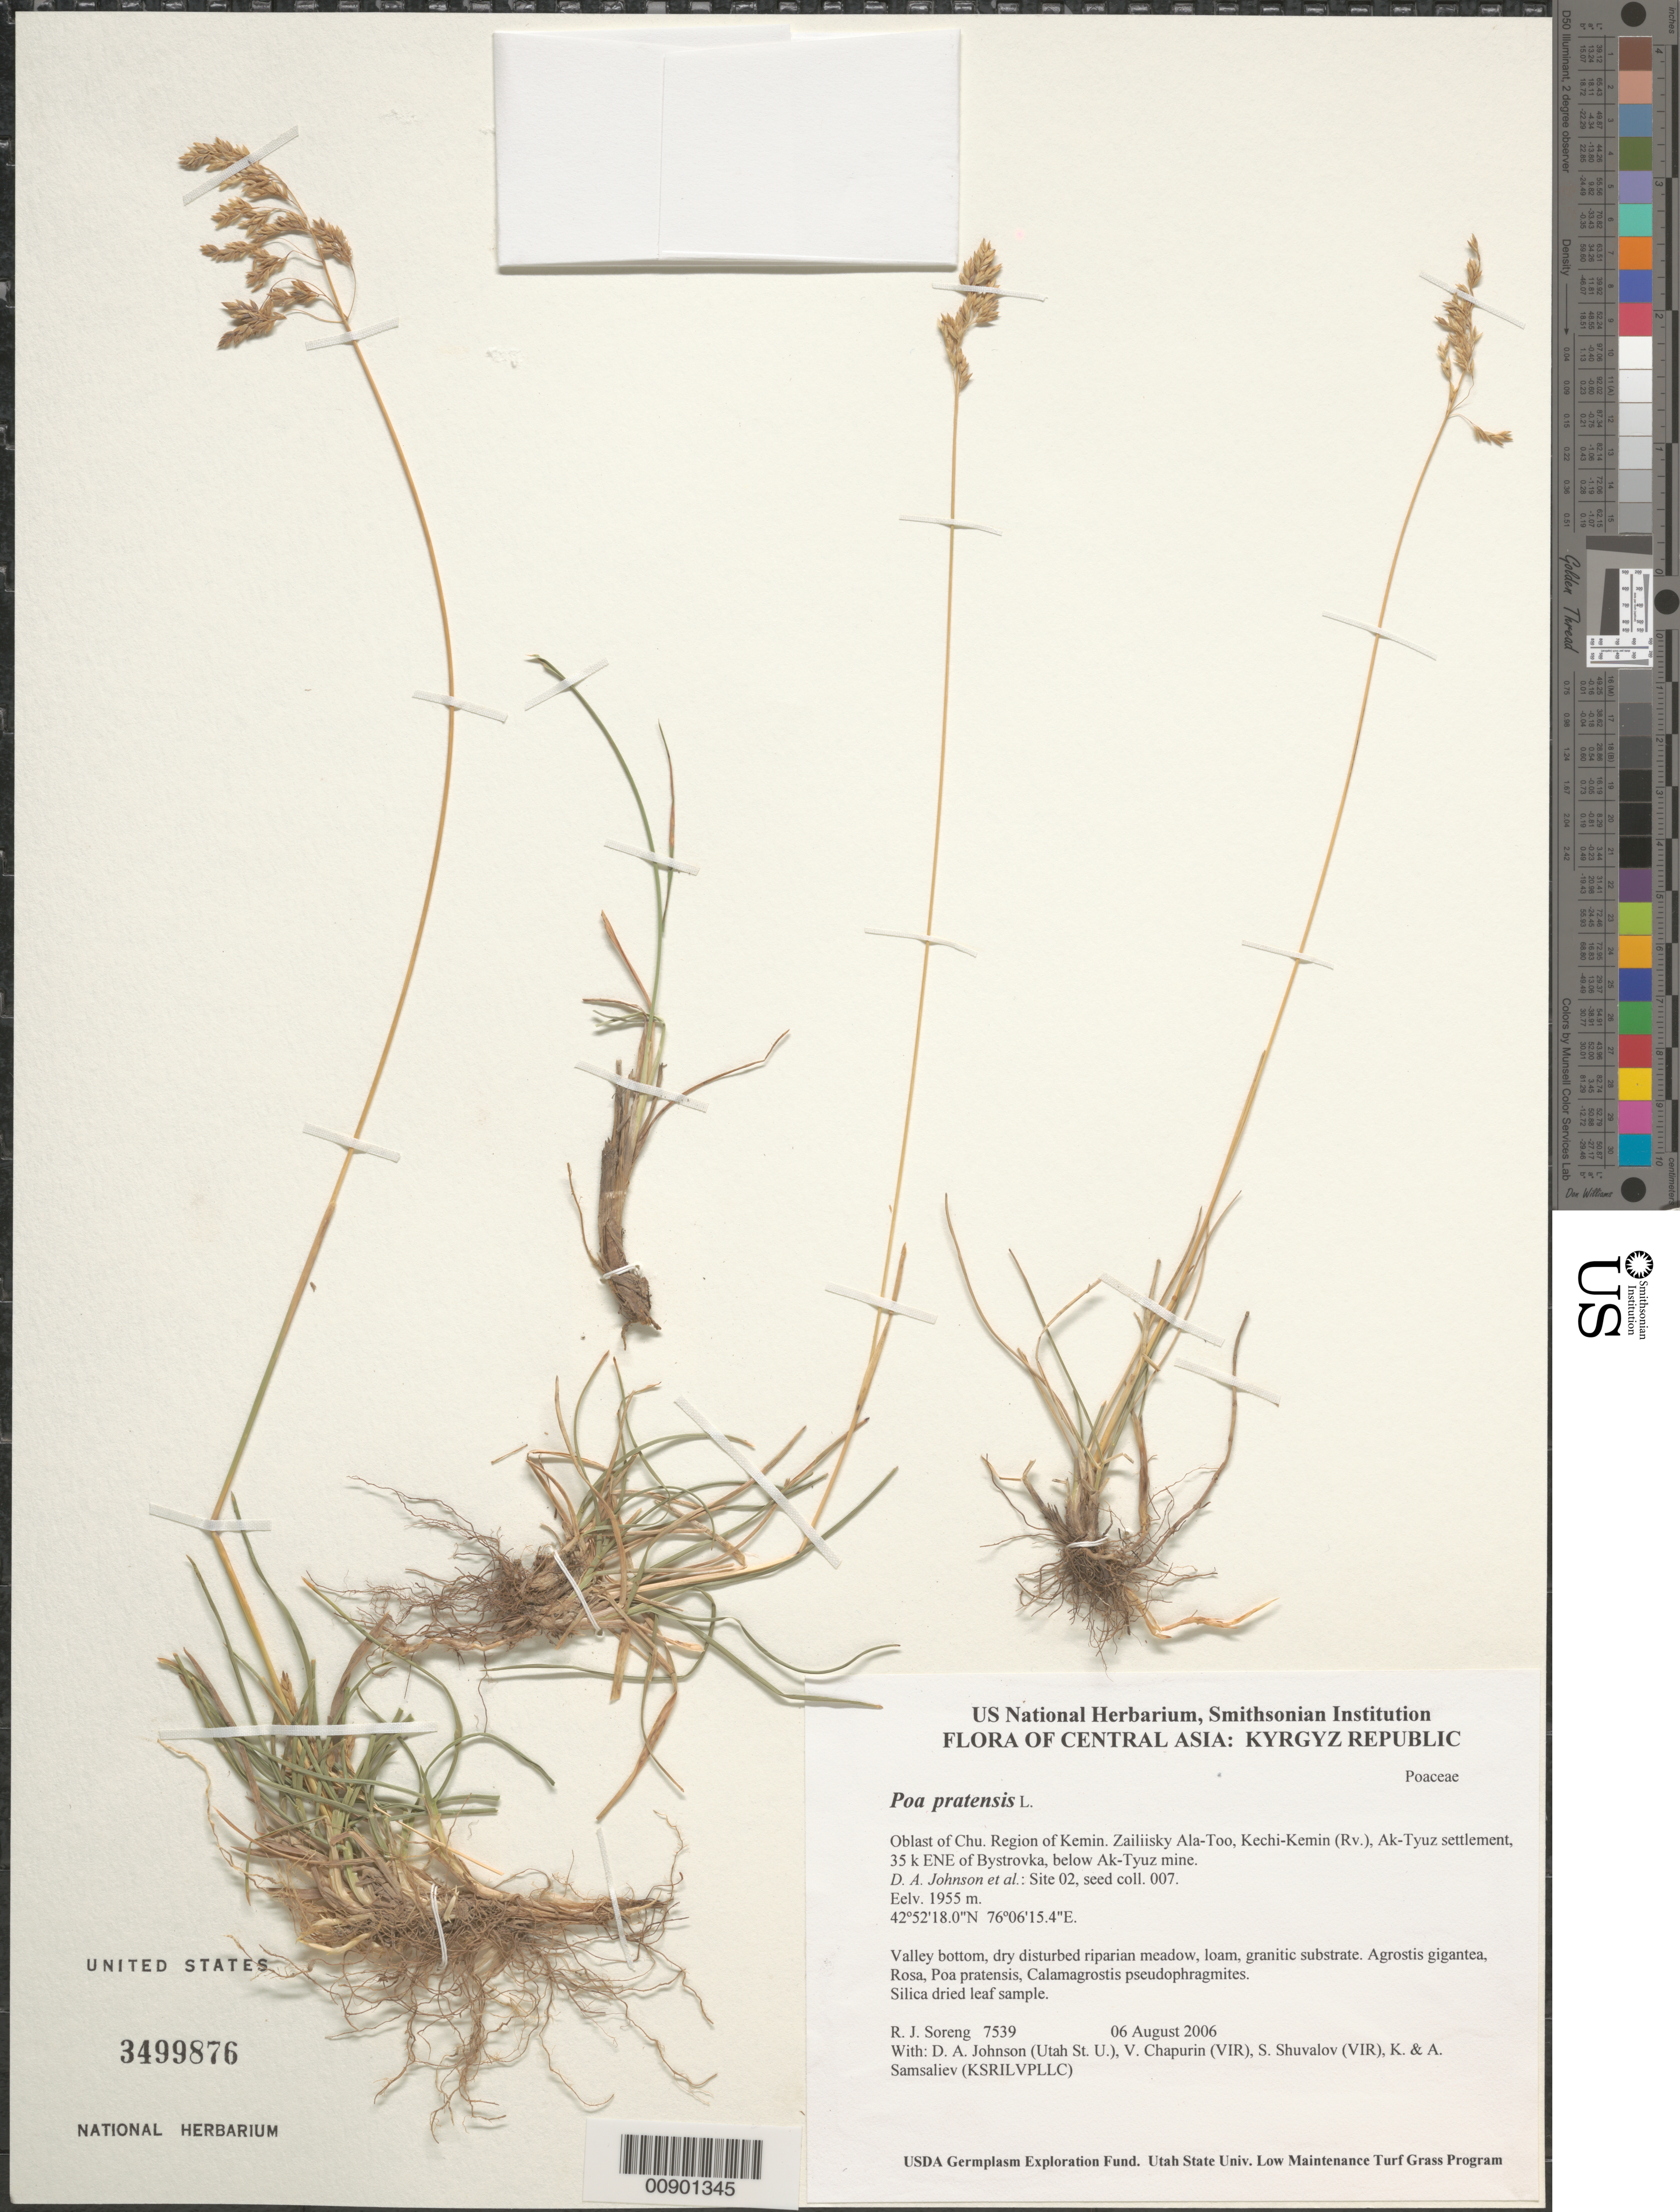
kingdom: Plantae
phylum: Tracheophyta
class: Liliopsida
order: Poales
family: Poaceae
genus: Poa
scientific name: Poa pratensis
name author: L.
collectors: R. J. Soreng, D. Johnson, S. Shuvalov, V. Chapurin, K. Samsaliev & A. Samsaliev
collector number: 7539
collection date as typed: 06 Aug 2006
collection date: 2006-08-06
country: Kyrgyzstan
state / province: Chu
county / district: Kemin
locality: Zailiisky Ala-Too, Kechi-Kemin (Rv.), Ak-Tyuz settlement, 35 km ENE of Bystrovka, below Ak-Tyuz mine.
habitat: Valley bottom, dry disturbed riparian meadow, loam, granitic substrate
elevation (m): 1955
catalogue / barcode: US 3499876